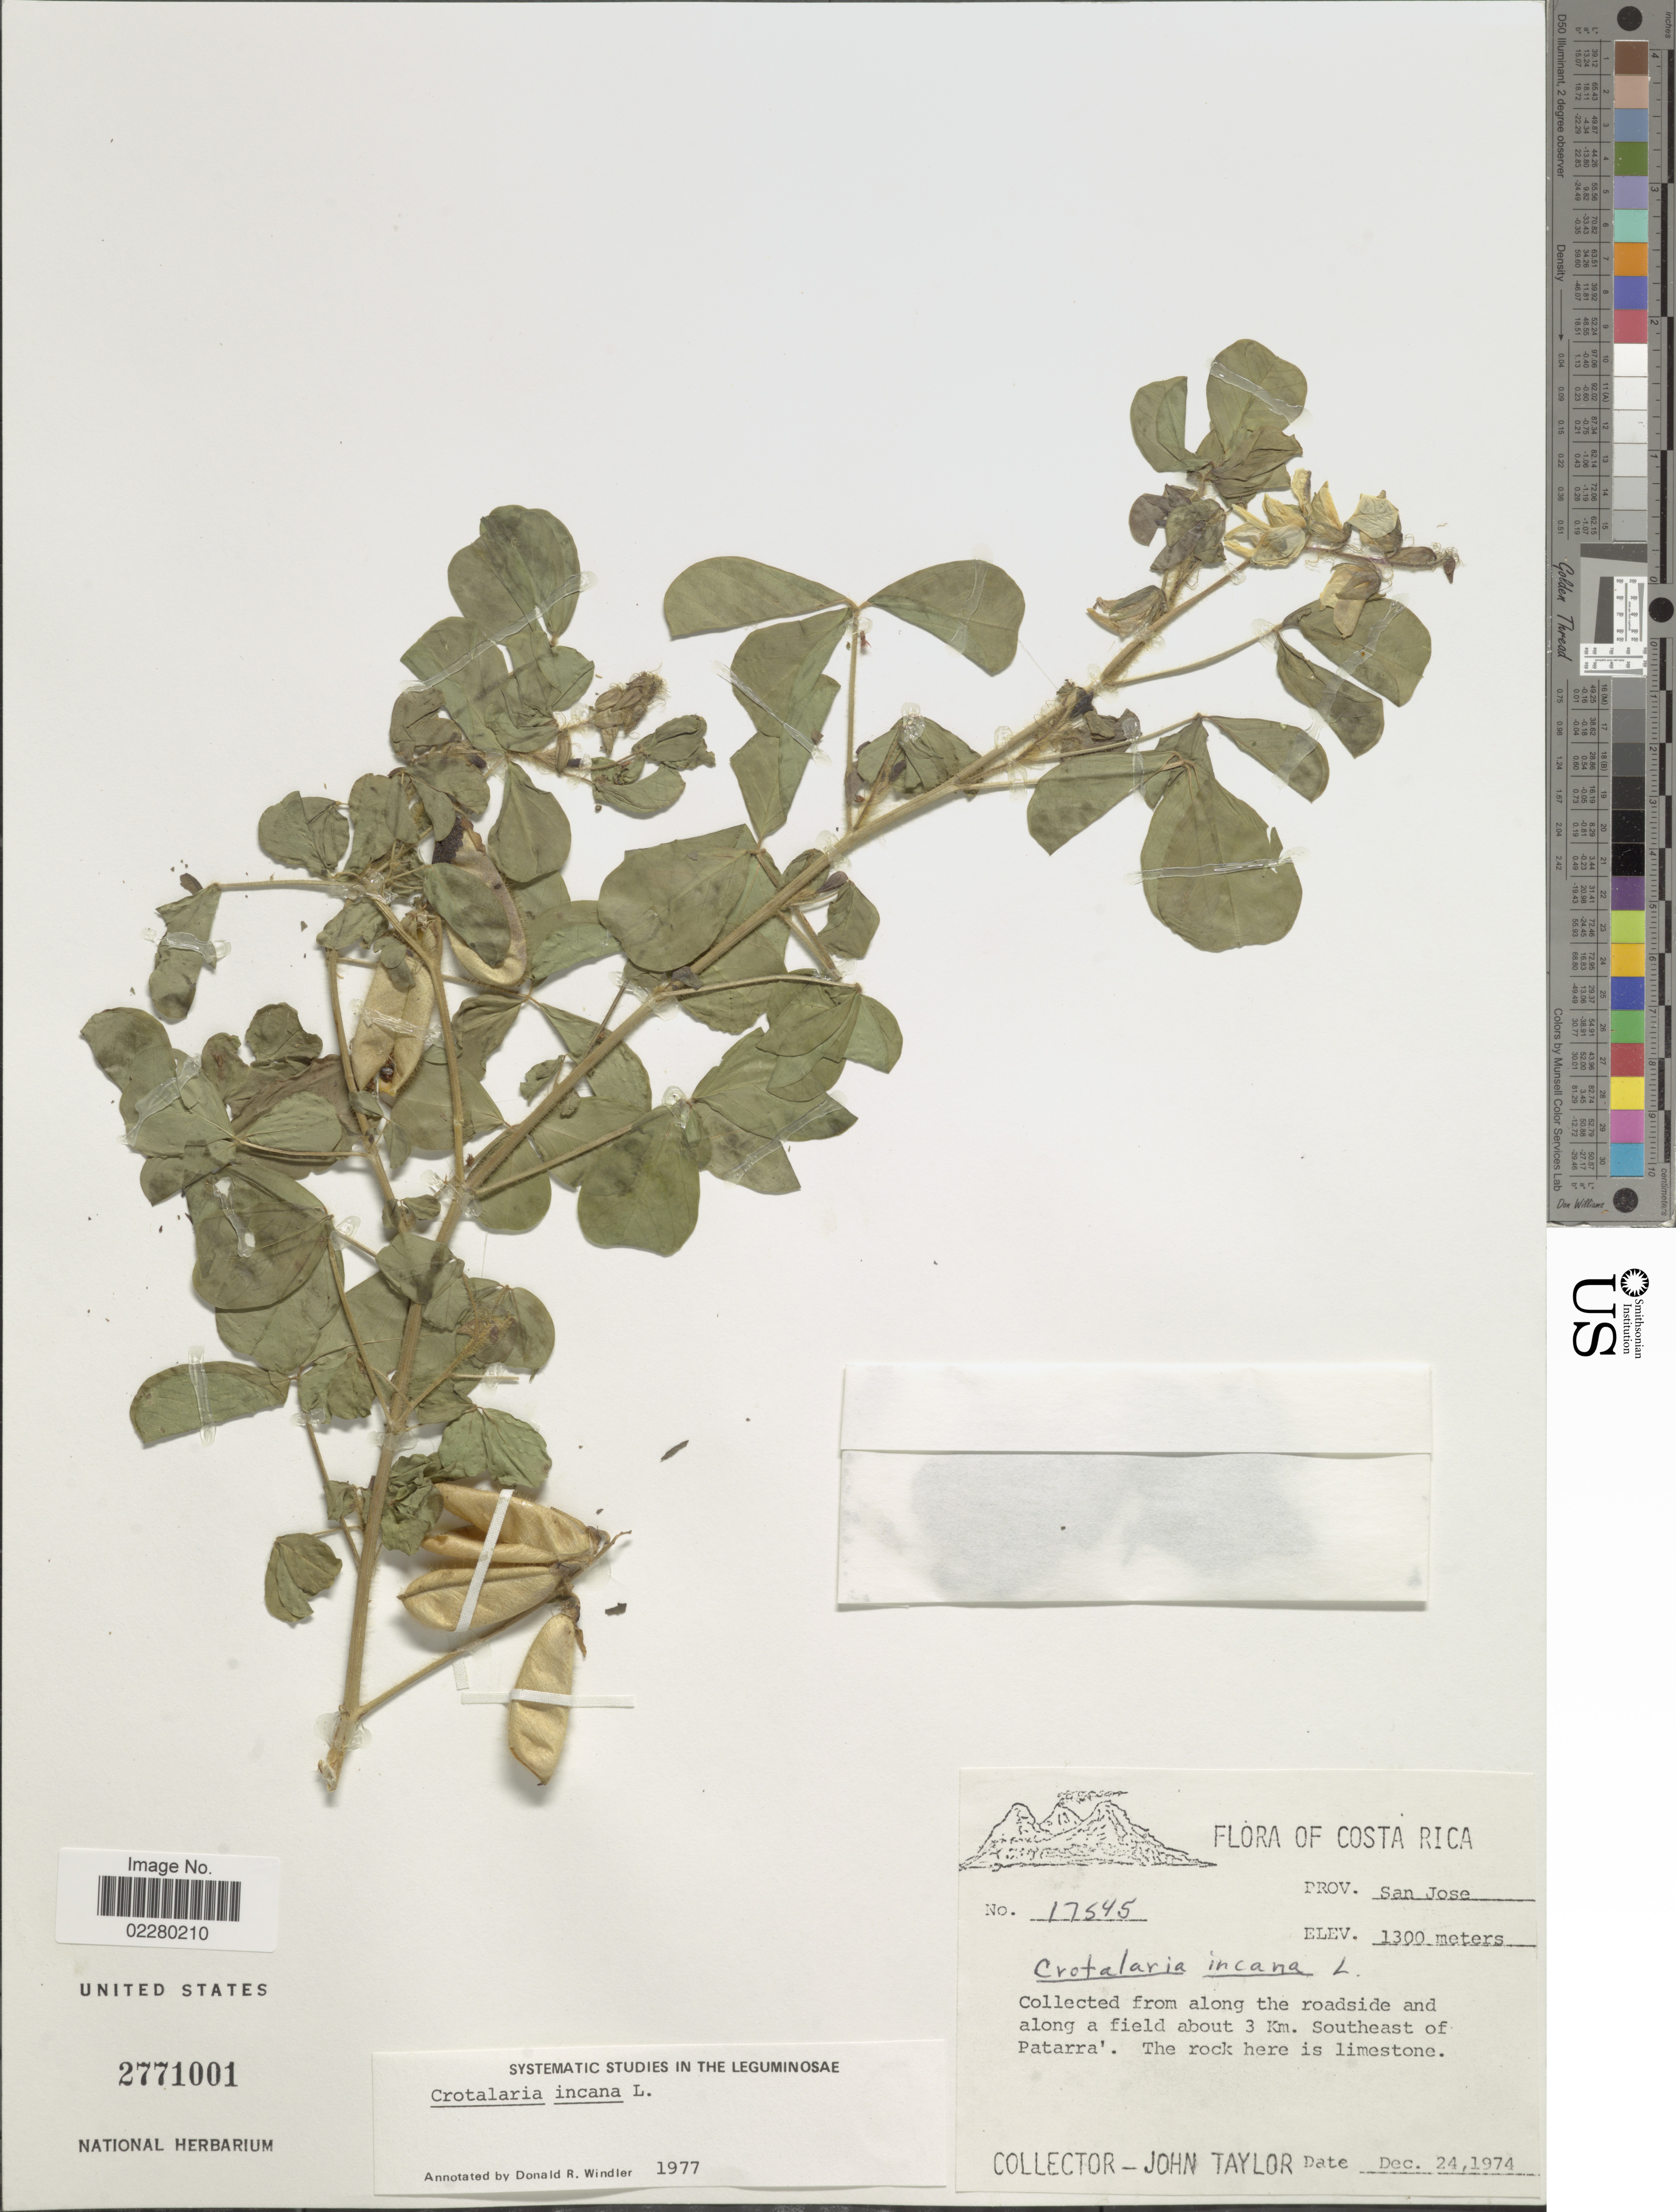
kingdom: Plantae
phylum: Tracheophyta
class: Magnoliopsida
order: Fabales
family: Fabaceae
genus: Crotalaria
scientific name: Crotalaria incana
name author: L.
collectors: J. Taylor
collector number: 17545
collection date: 1974-12-24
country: Costa Rica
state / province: San José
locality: Prov. San Jose. Collected from along the roadside and along a field about 3 Km. Southeast of Patarra.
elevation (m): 1300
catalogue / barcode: US 2771001